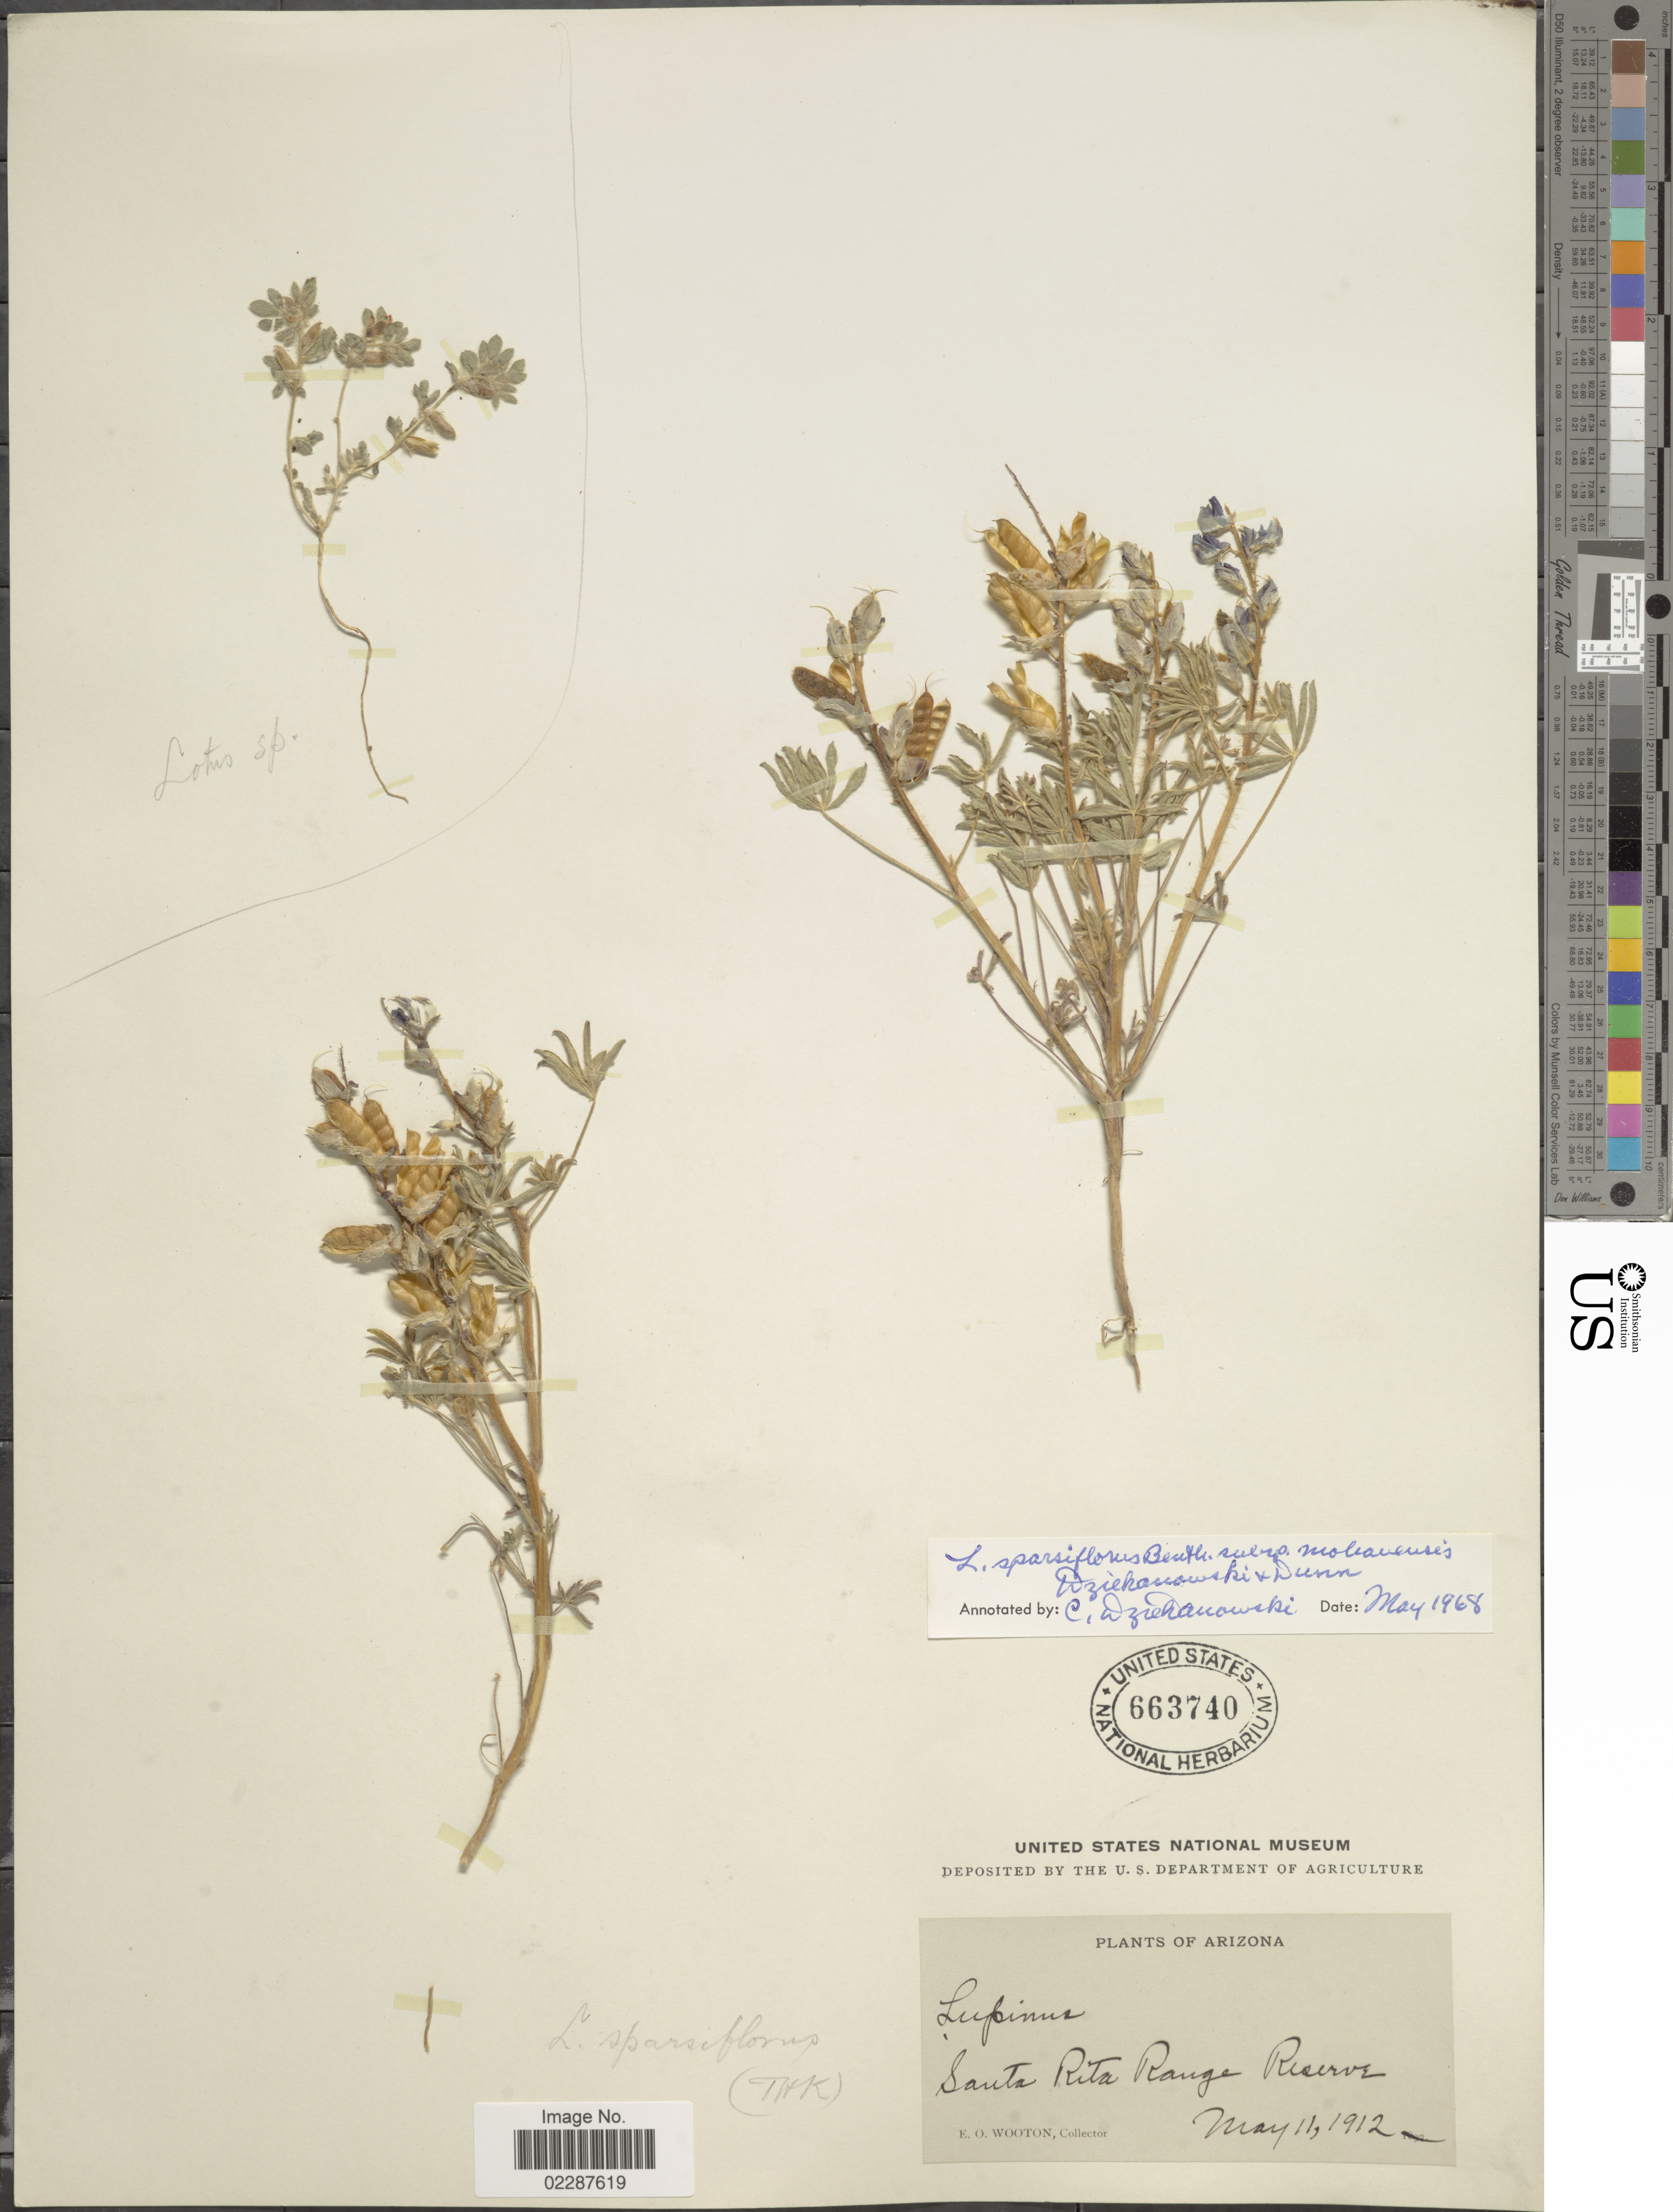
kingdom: Plantae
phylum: Tracheophyta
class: Magnoliopsida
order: Fabales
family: Fabaceae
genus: Lupinus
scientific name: Lupinus sparsiflorus subsp. mohavensis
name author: Dziekanowski & D.B. Dunn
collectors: E. O. Wooton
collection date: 1912-05-11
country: United States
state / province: Arizona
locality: Santa Rita Range Reserve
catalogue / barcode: US 663740